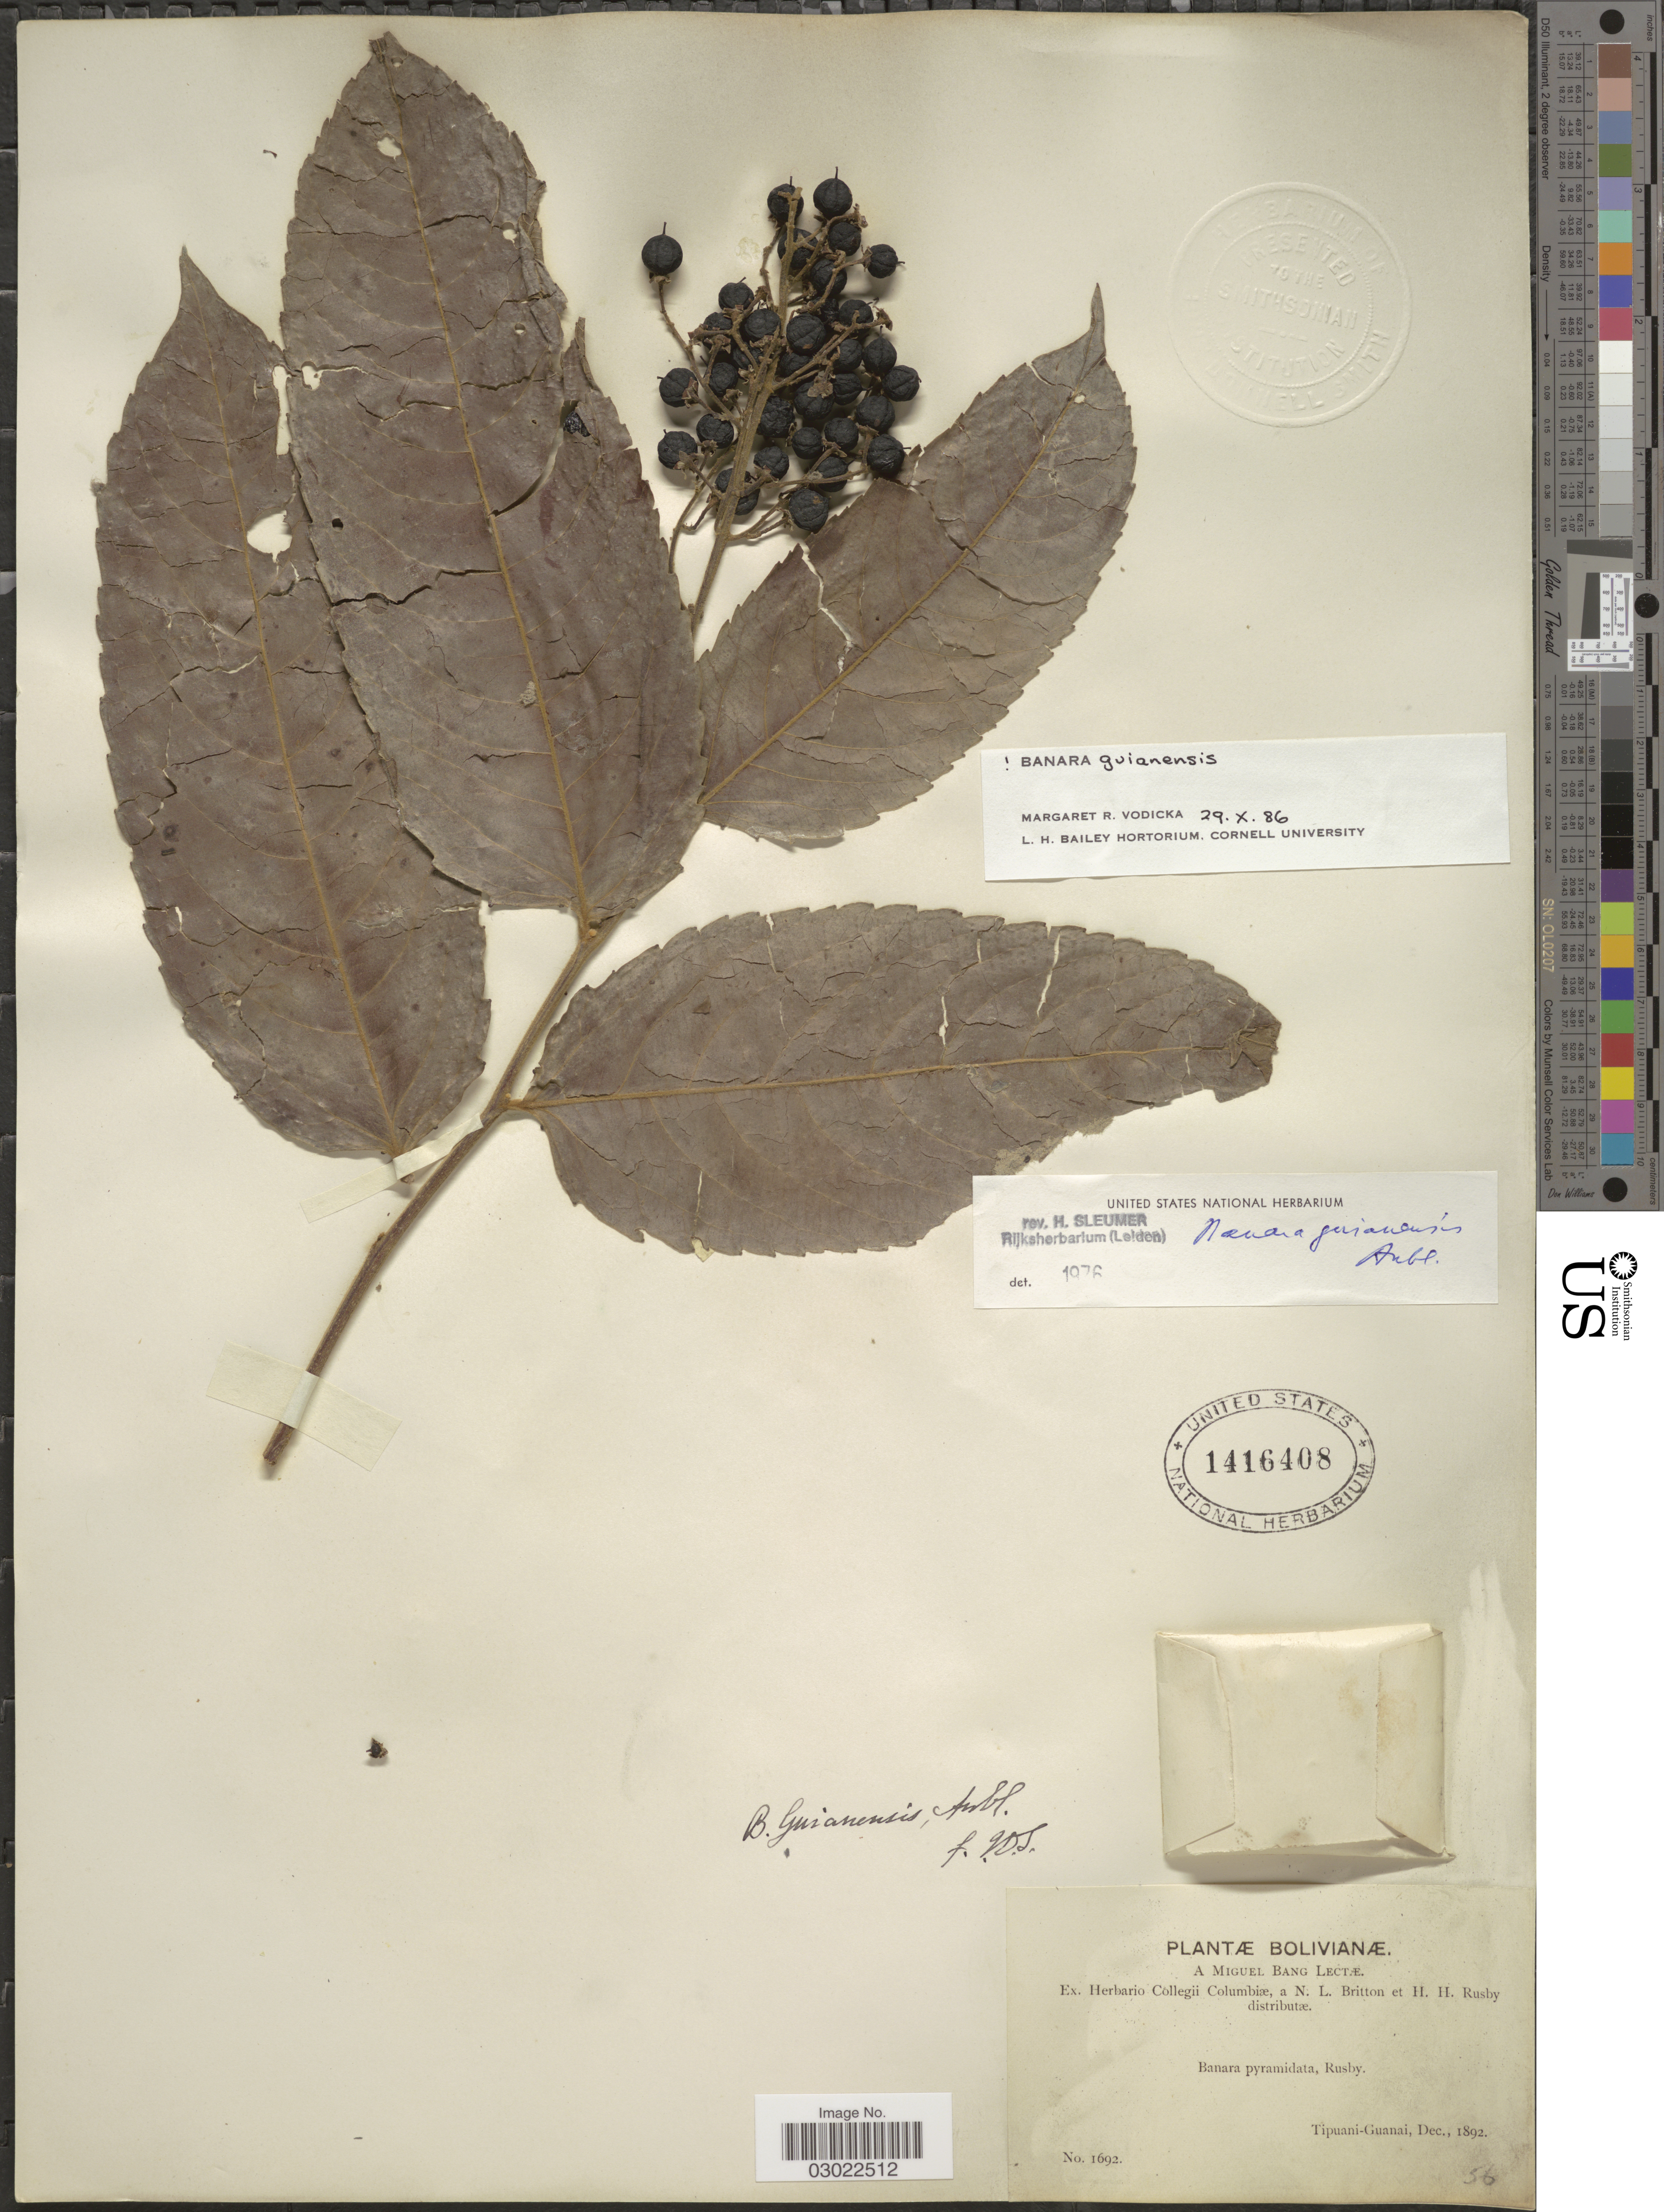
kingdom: Plantae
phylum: Tracheophyta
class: Magnoliopsida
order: Malpighiales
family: Salicaceae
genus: Banara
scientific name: Banara guianensis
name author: Aubl.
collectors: M. Bang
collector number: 1692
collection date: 1892-12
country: Bolivia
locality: Tipuani-Guanai.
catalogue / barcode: US 1416408